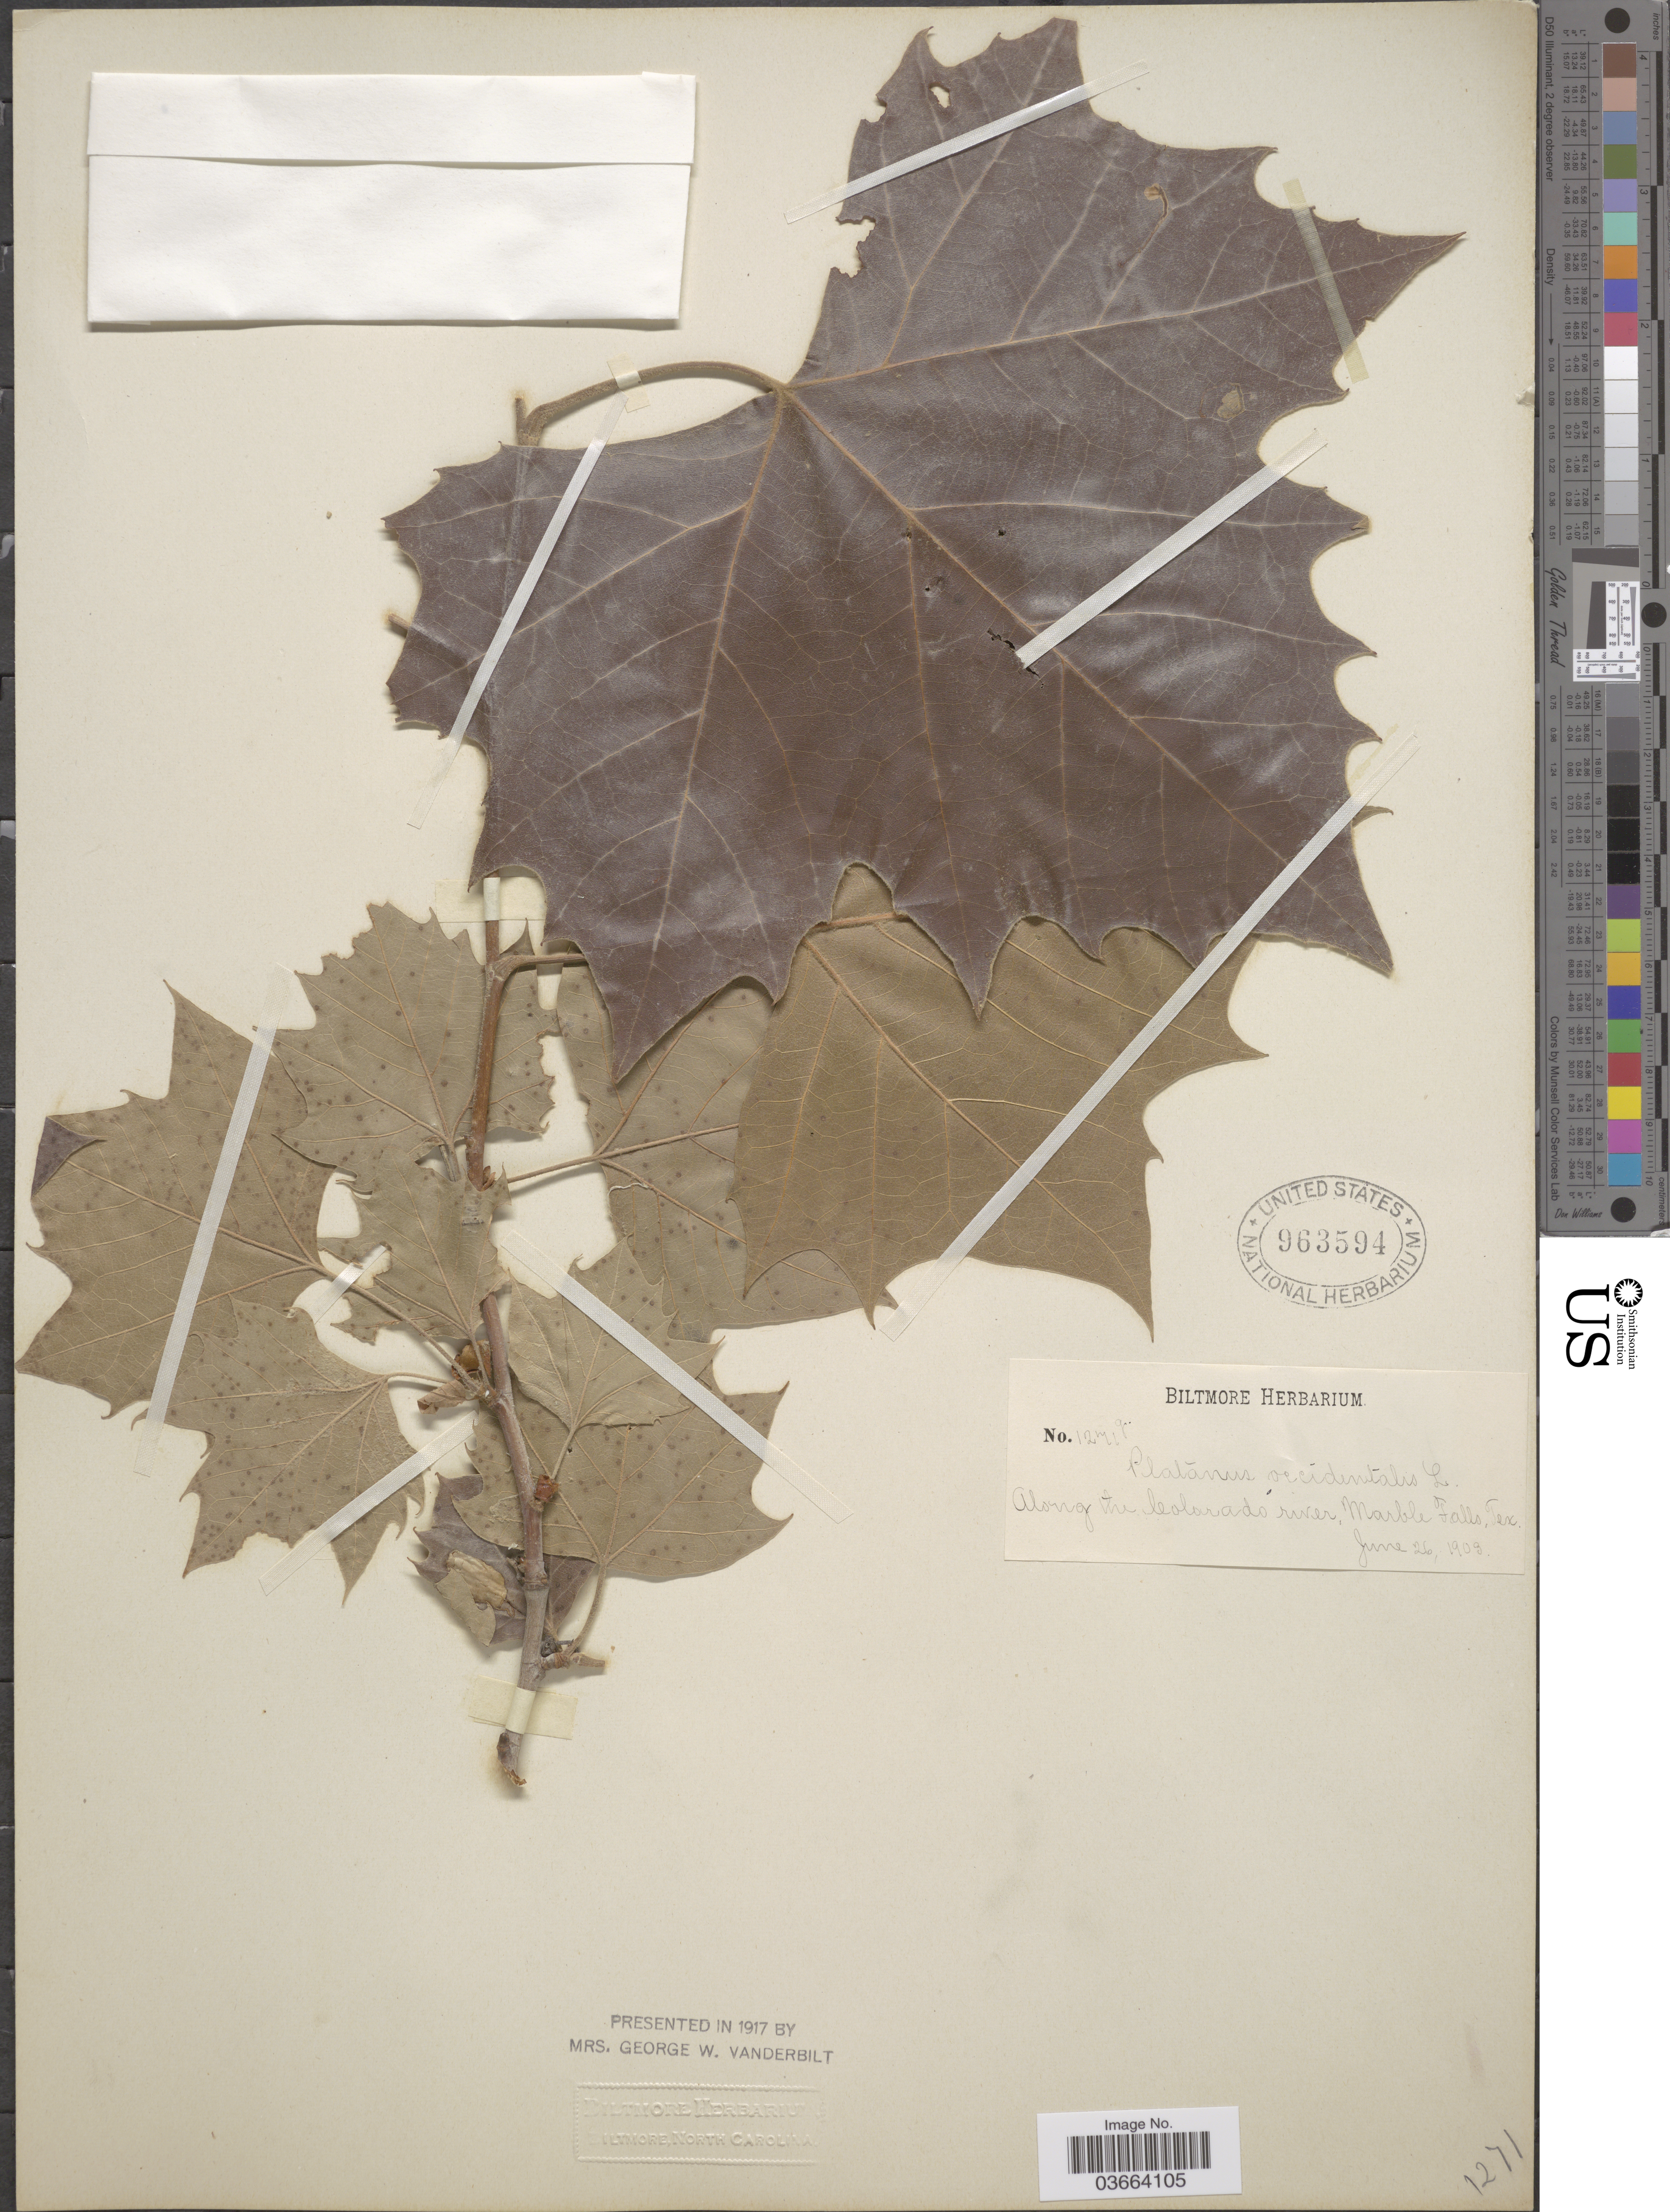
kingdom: Plantae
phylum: Tracheophyta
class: Magnoliopsida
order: Proteales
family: Platanaceae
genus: Platanus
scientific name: Platanus occidentalis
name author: L.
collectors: ex herb. Biltmore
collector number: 1271g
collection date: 1903-06-26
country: United States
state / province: Texas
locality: Along the Colorado river, Marble Falls.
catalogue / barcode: US 963594